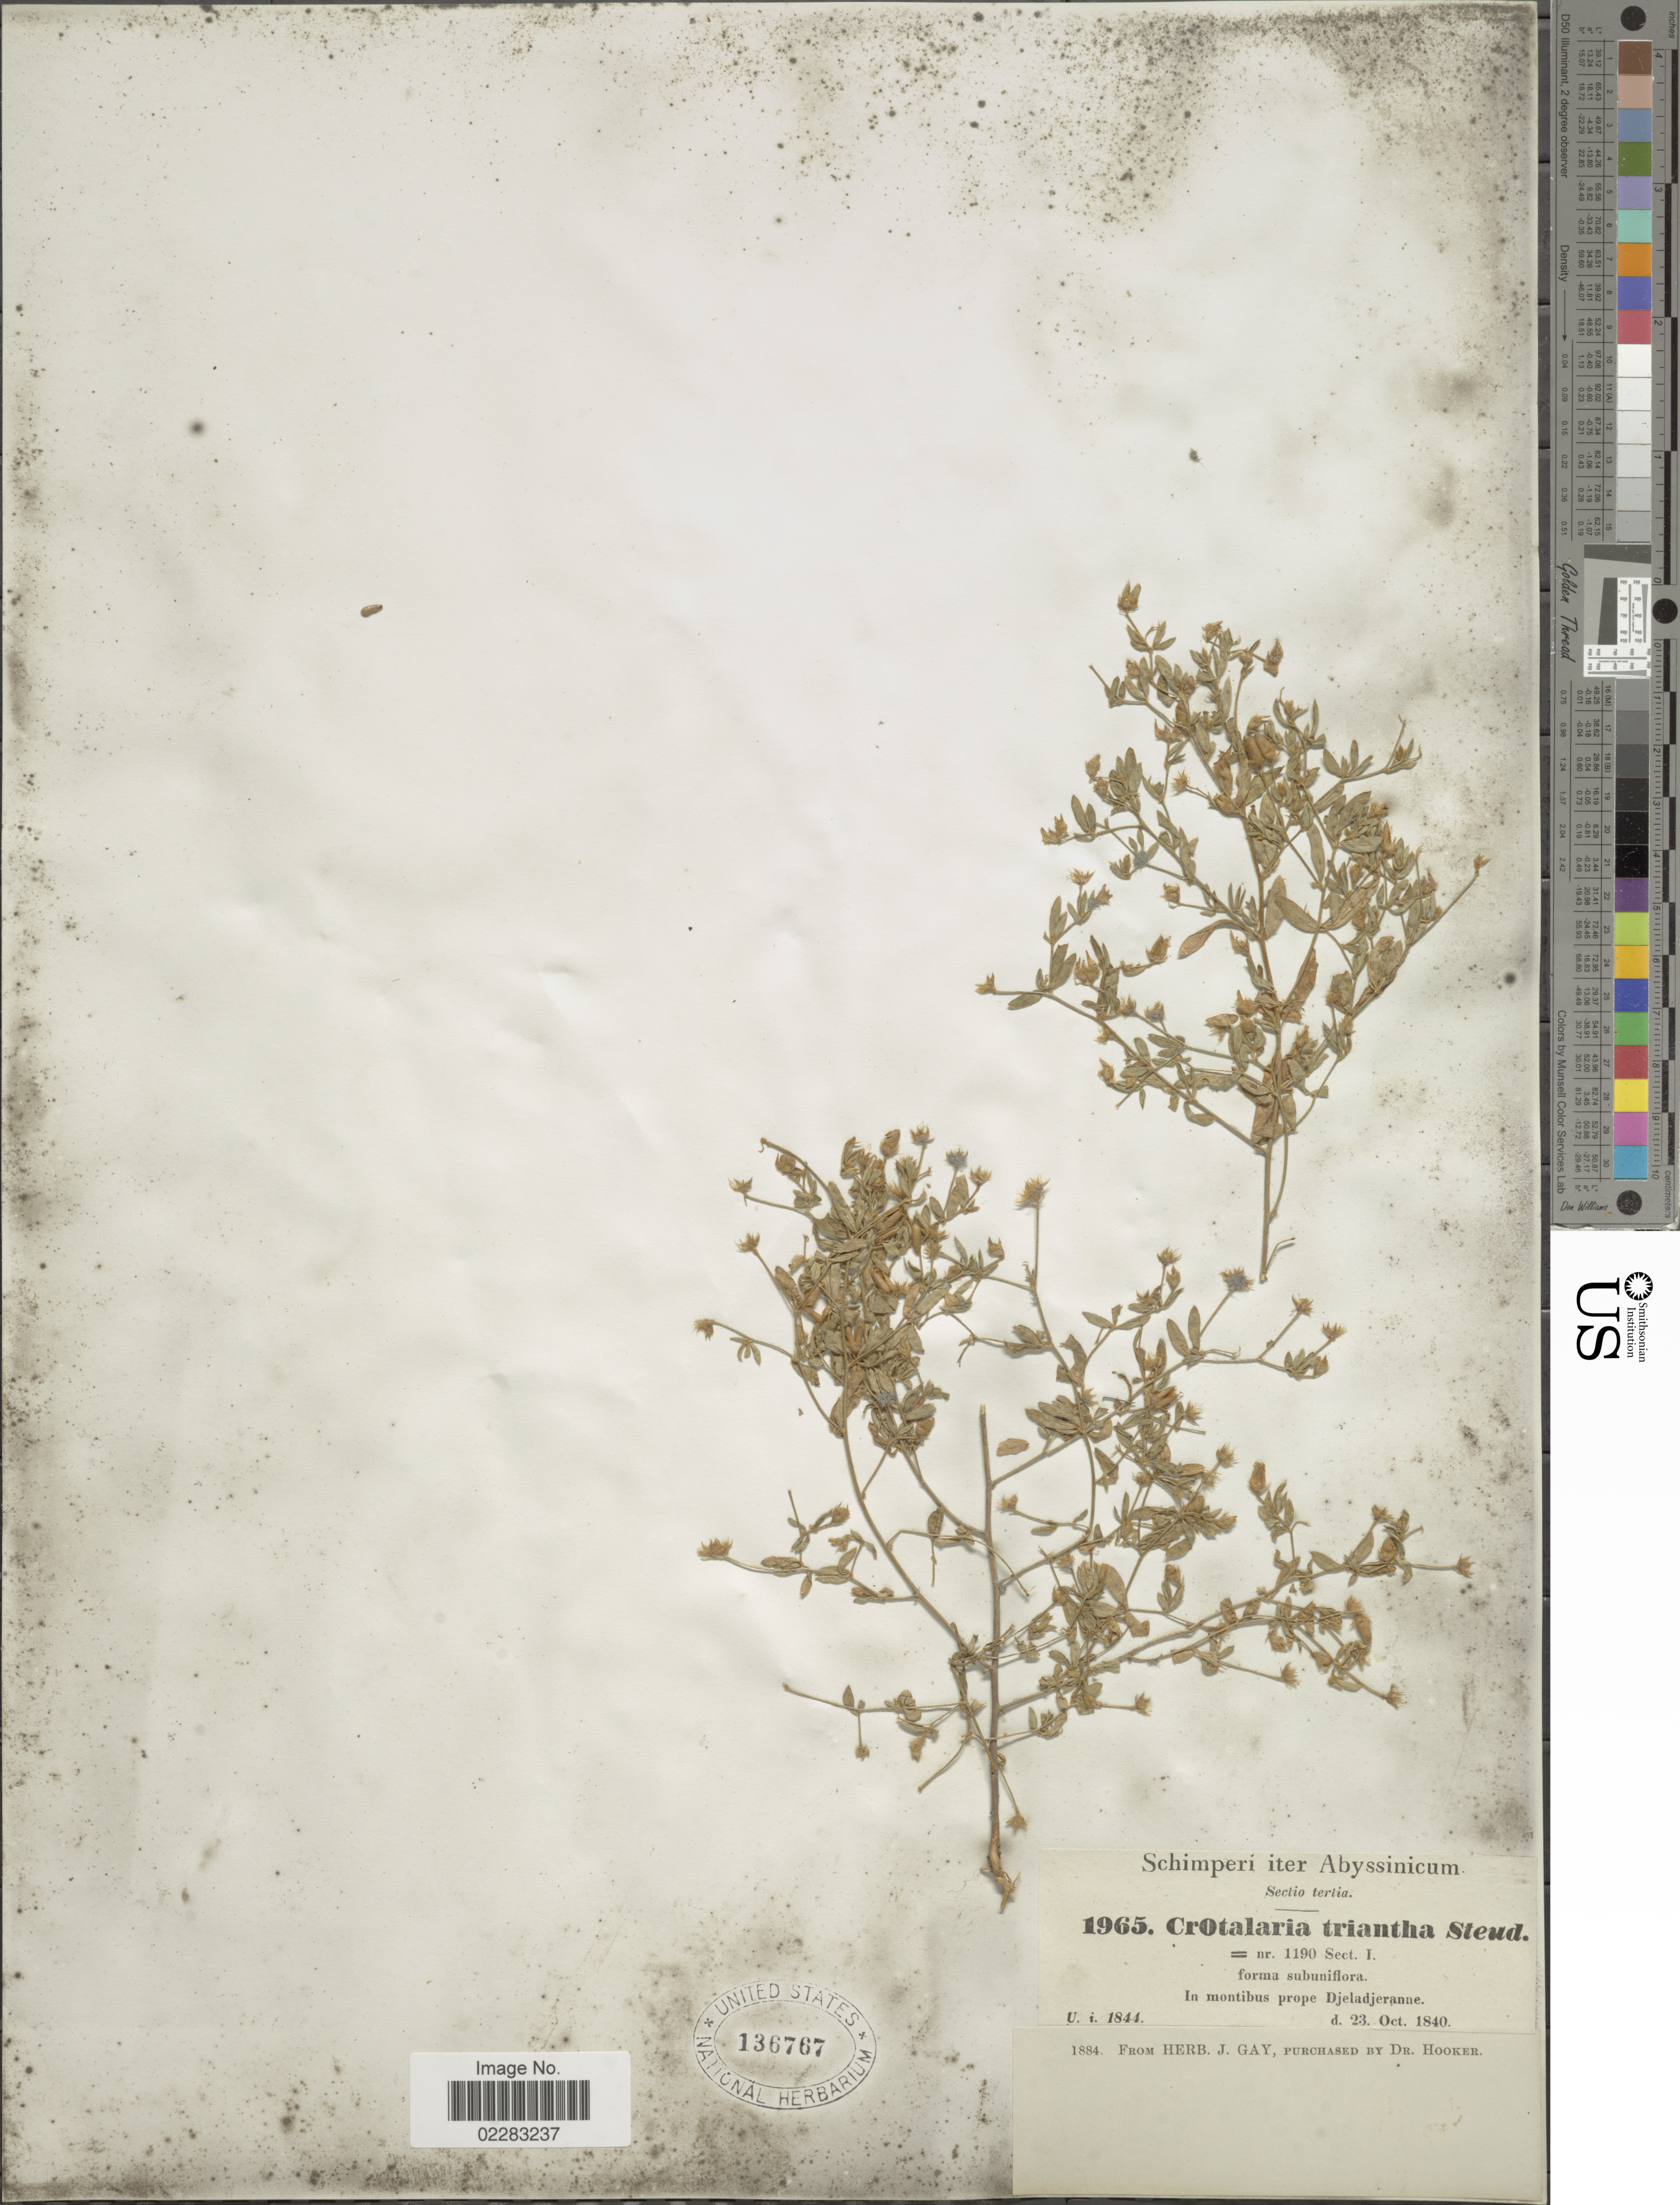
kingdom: Plantae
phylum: Tracheophyta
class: Magnoliopsida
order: Fabales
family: Fabaceae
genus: Crotalaria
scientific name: Crotalaria triantha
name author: DC.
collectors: -. Schimper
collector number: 1965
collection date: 1840-10-23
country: Eritrea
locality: Abyssinicum, Sectio tertia, in montibus prope Djeladjeranne.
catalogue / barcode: US 136767